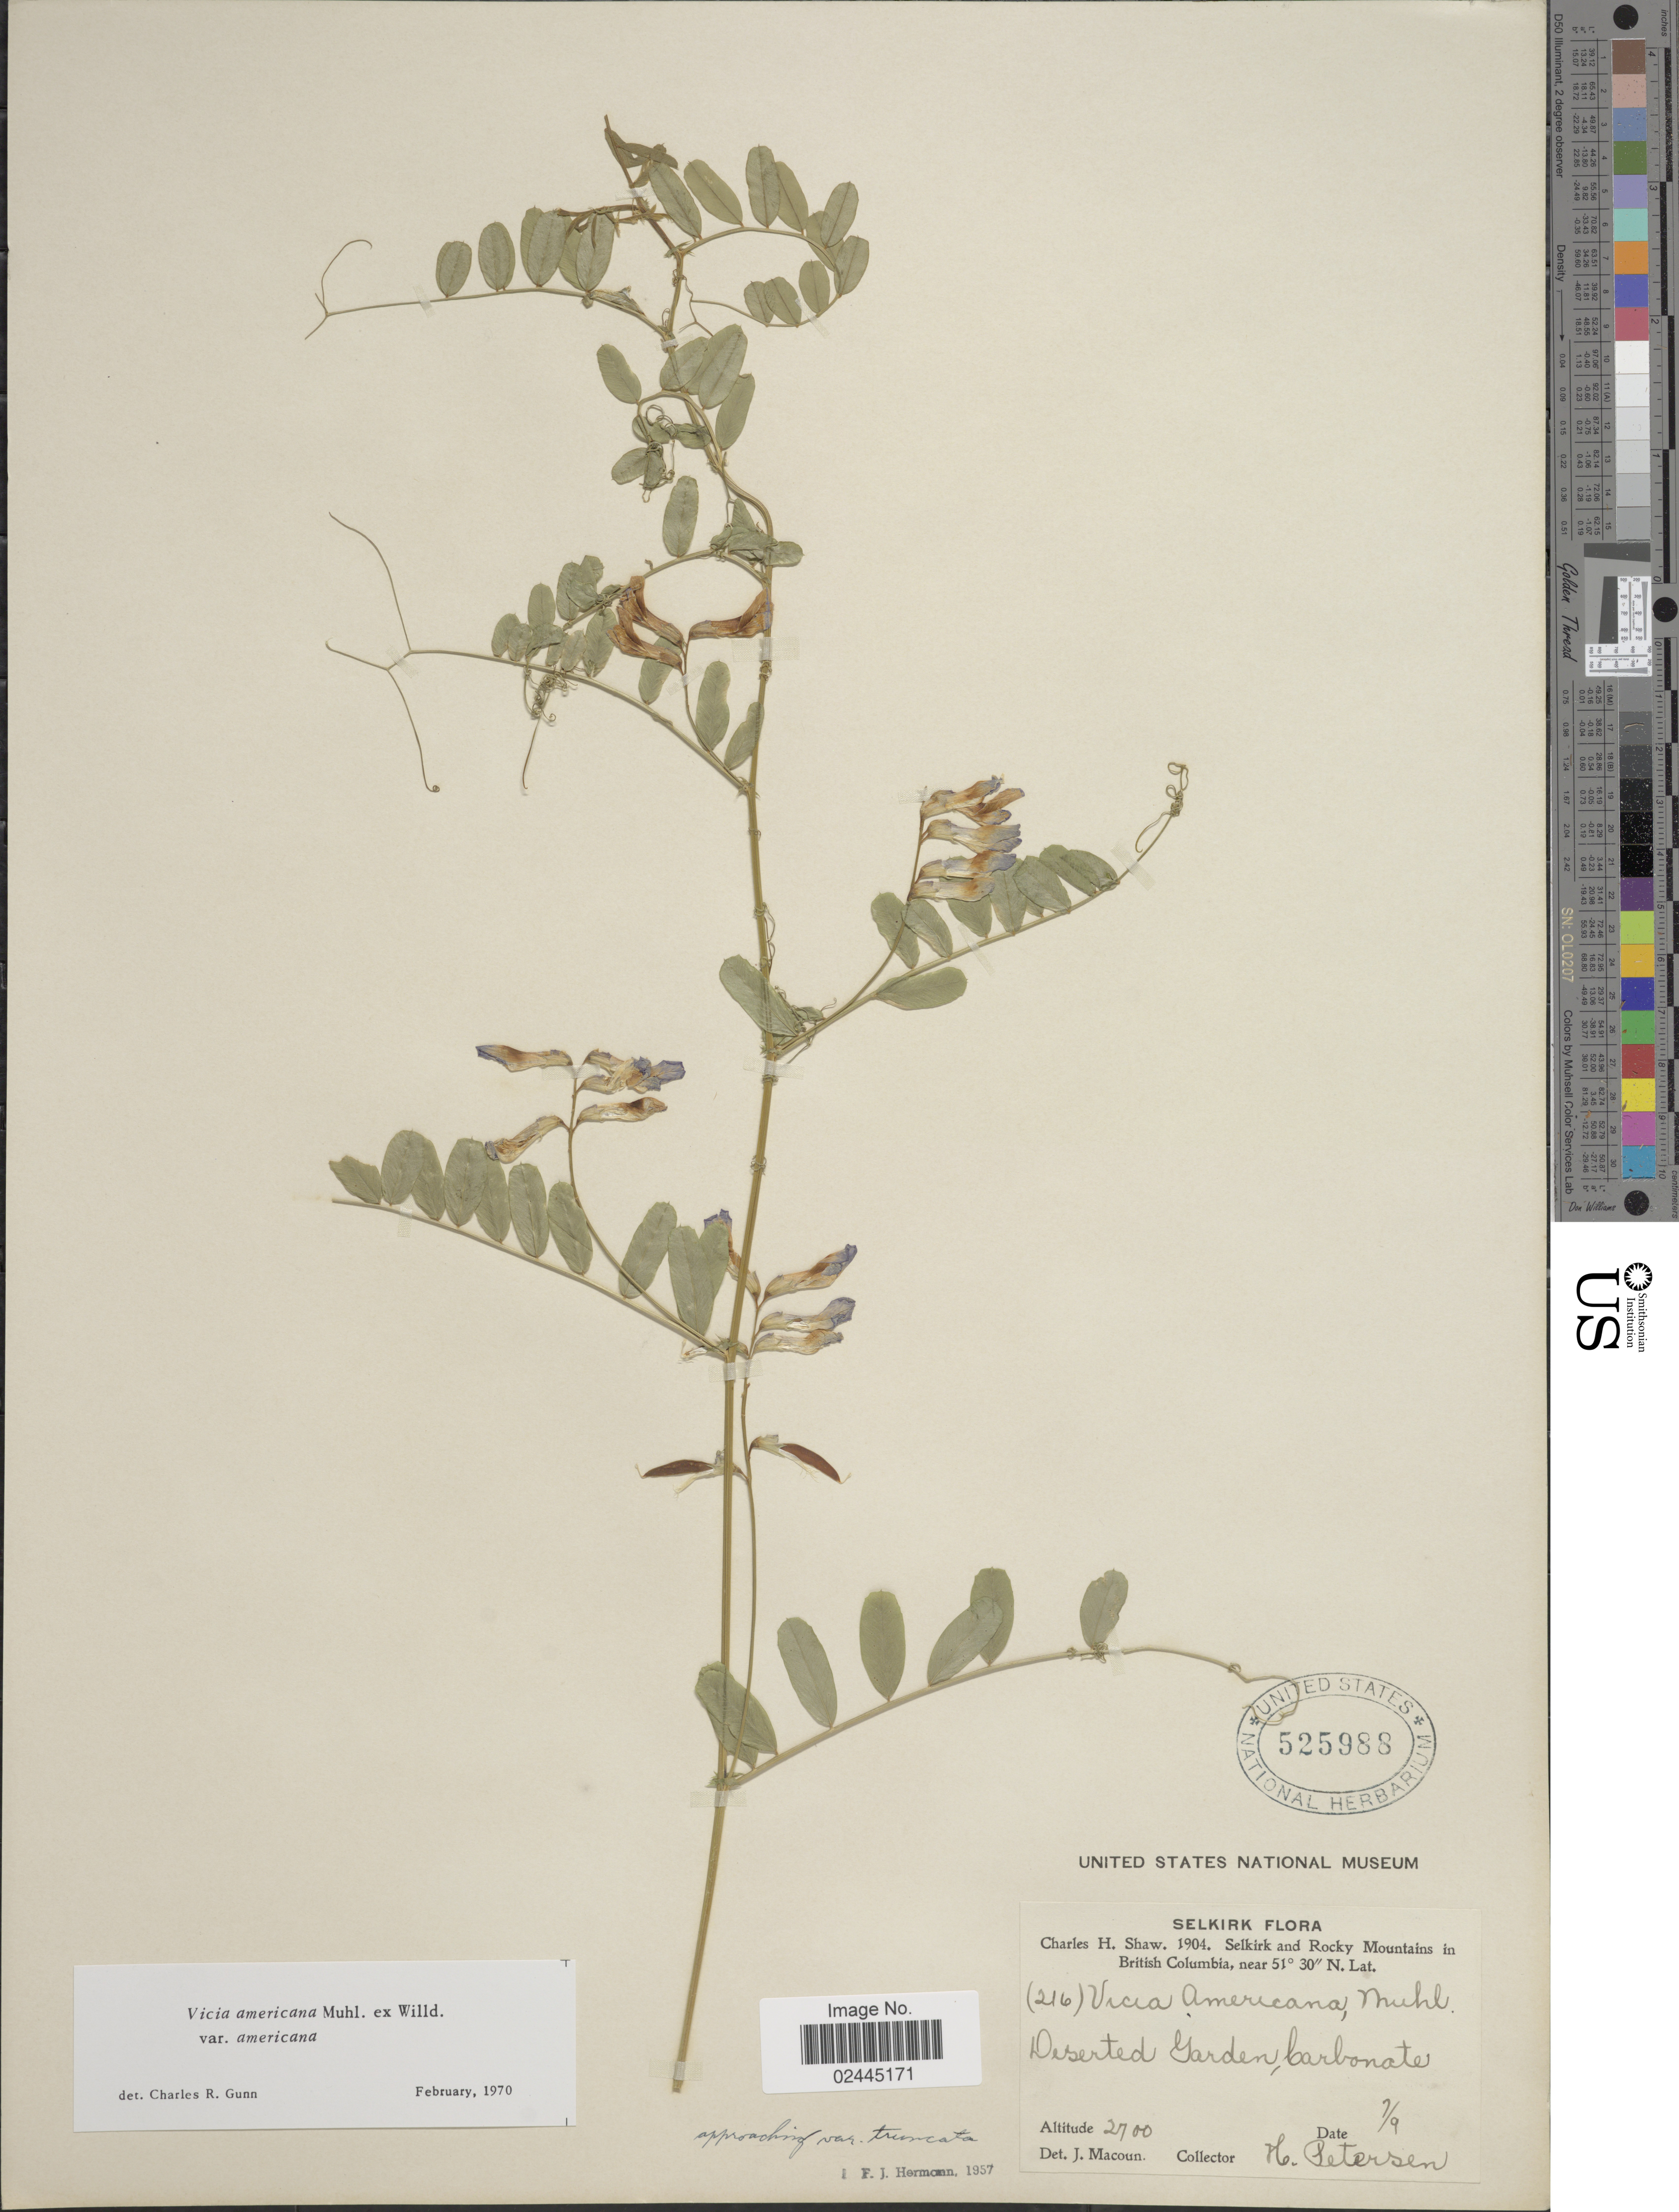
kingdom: Plantae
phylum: Tracheophyta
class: Magnoliopsida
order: Fabales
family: Fabaceae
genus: Vicia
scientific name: Vicia americana var. americana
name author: Muhl. ex Willd.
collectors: H. Petersen & C. H. Shaw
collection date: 1904-09-07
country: Canada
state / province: British Columbia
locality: Selkirk. Selkirk and Rocky Mountains in British Columbia. Deserted Garden. Carbonate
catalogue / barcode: US 525988